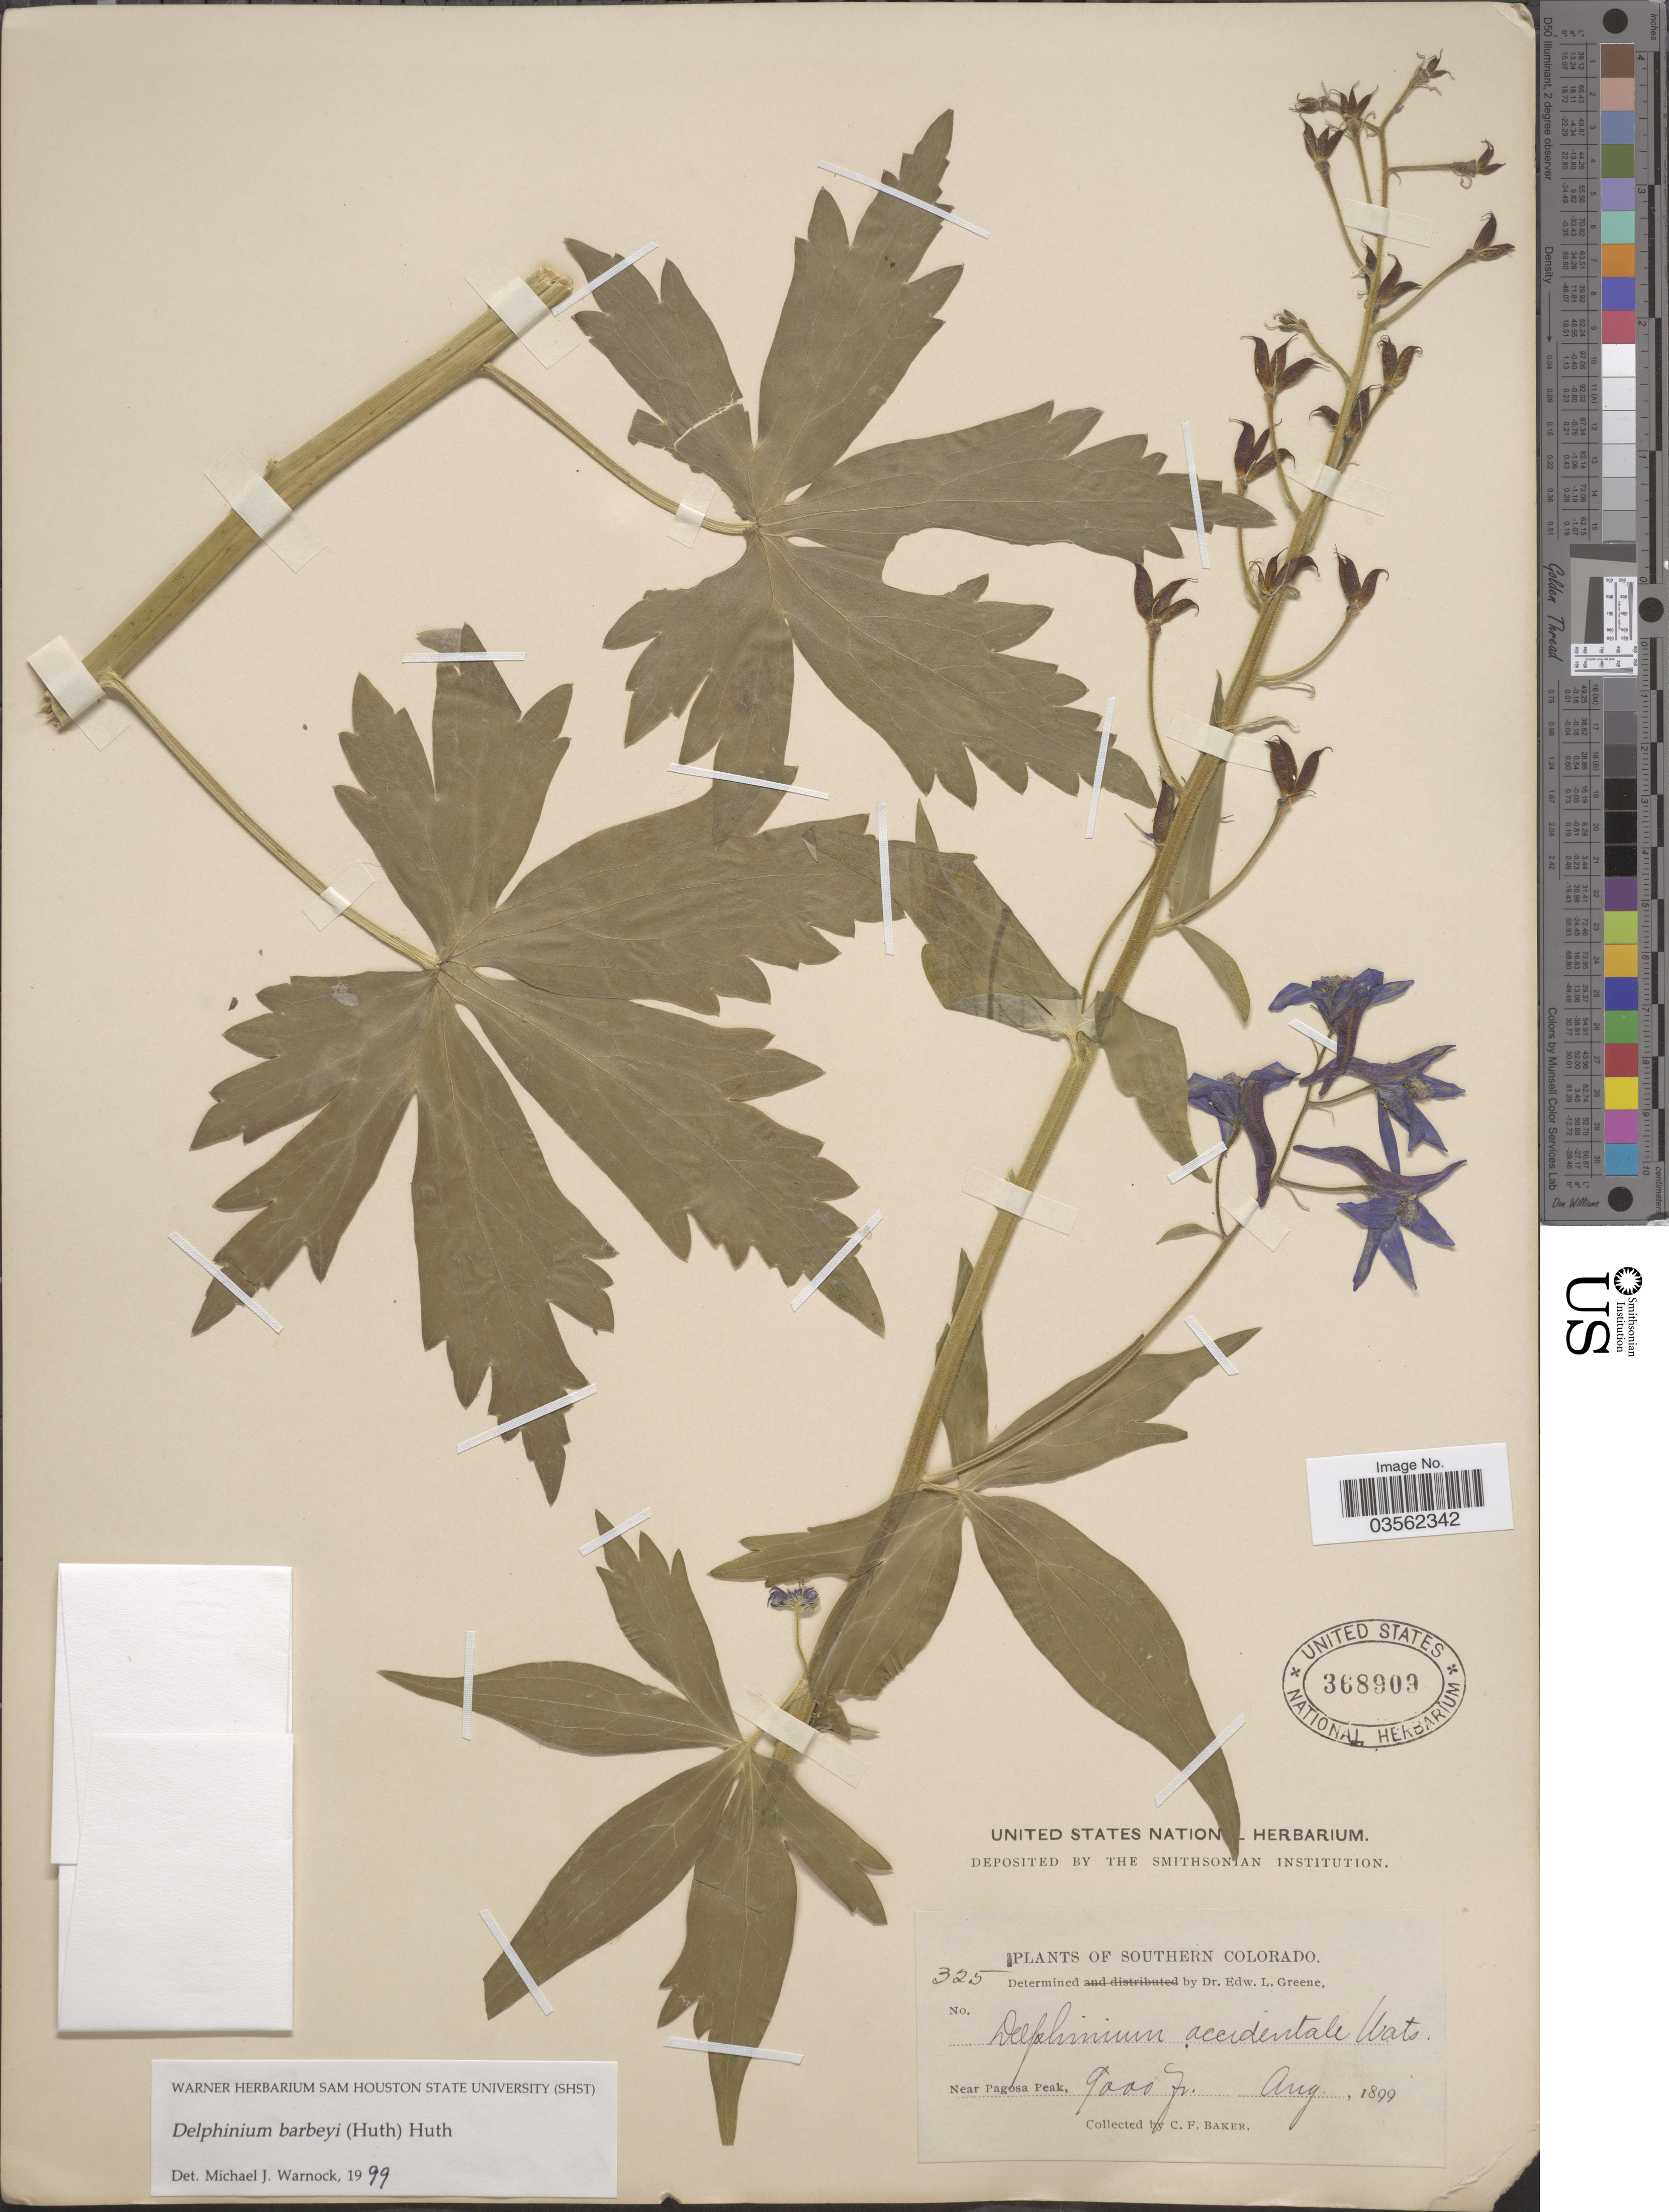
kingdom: Plantae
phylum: Tracheophyta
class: Magnoliopsida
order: Ranunculales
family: Ranunculaceae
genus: Delphinium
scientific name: Delphinium barbeyi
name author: (Huth) Huth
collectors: C. F. Baker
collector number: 325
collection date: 1899-08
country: United States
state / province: Colorado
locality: Southern Colorado. Near Pagosa Peak.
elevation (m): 2743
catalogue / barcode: US 368909